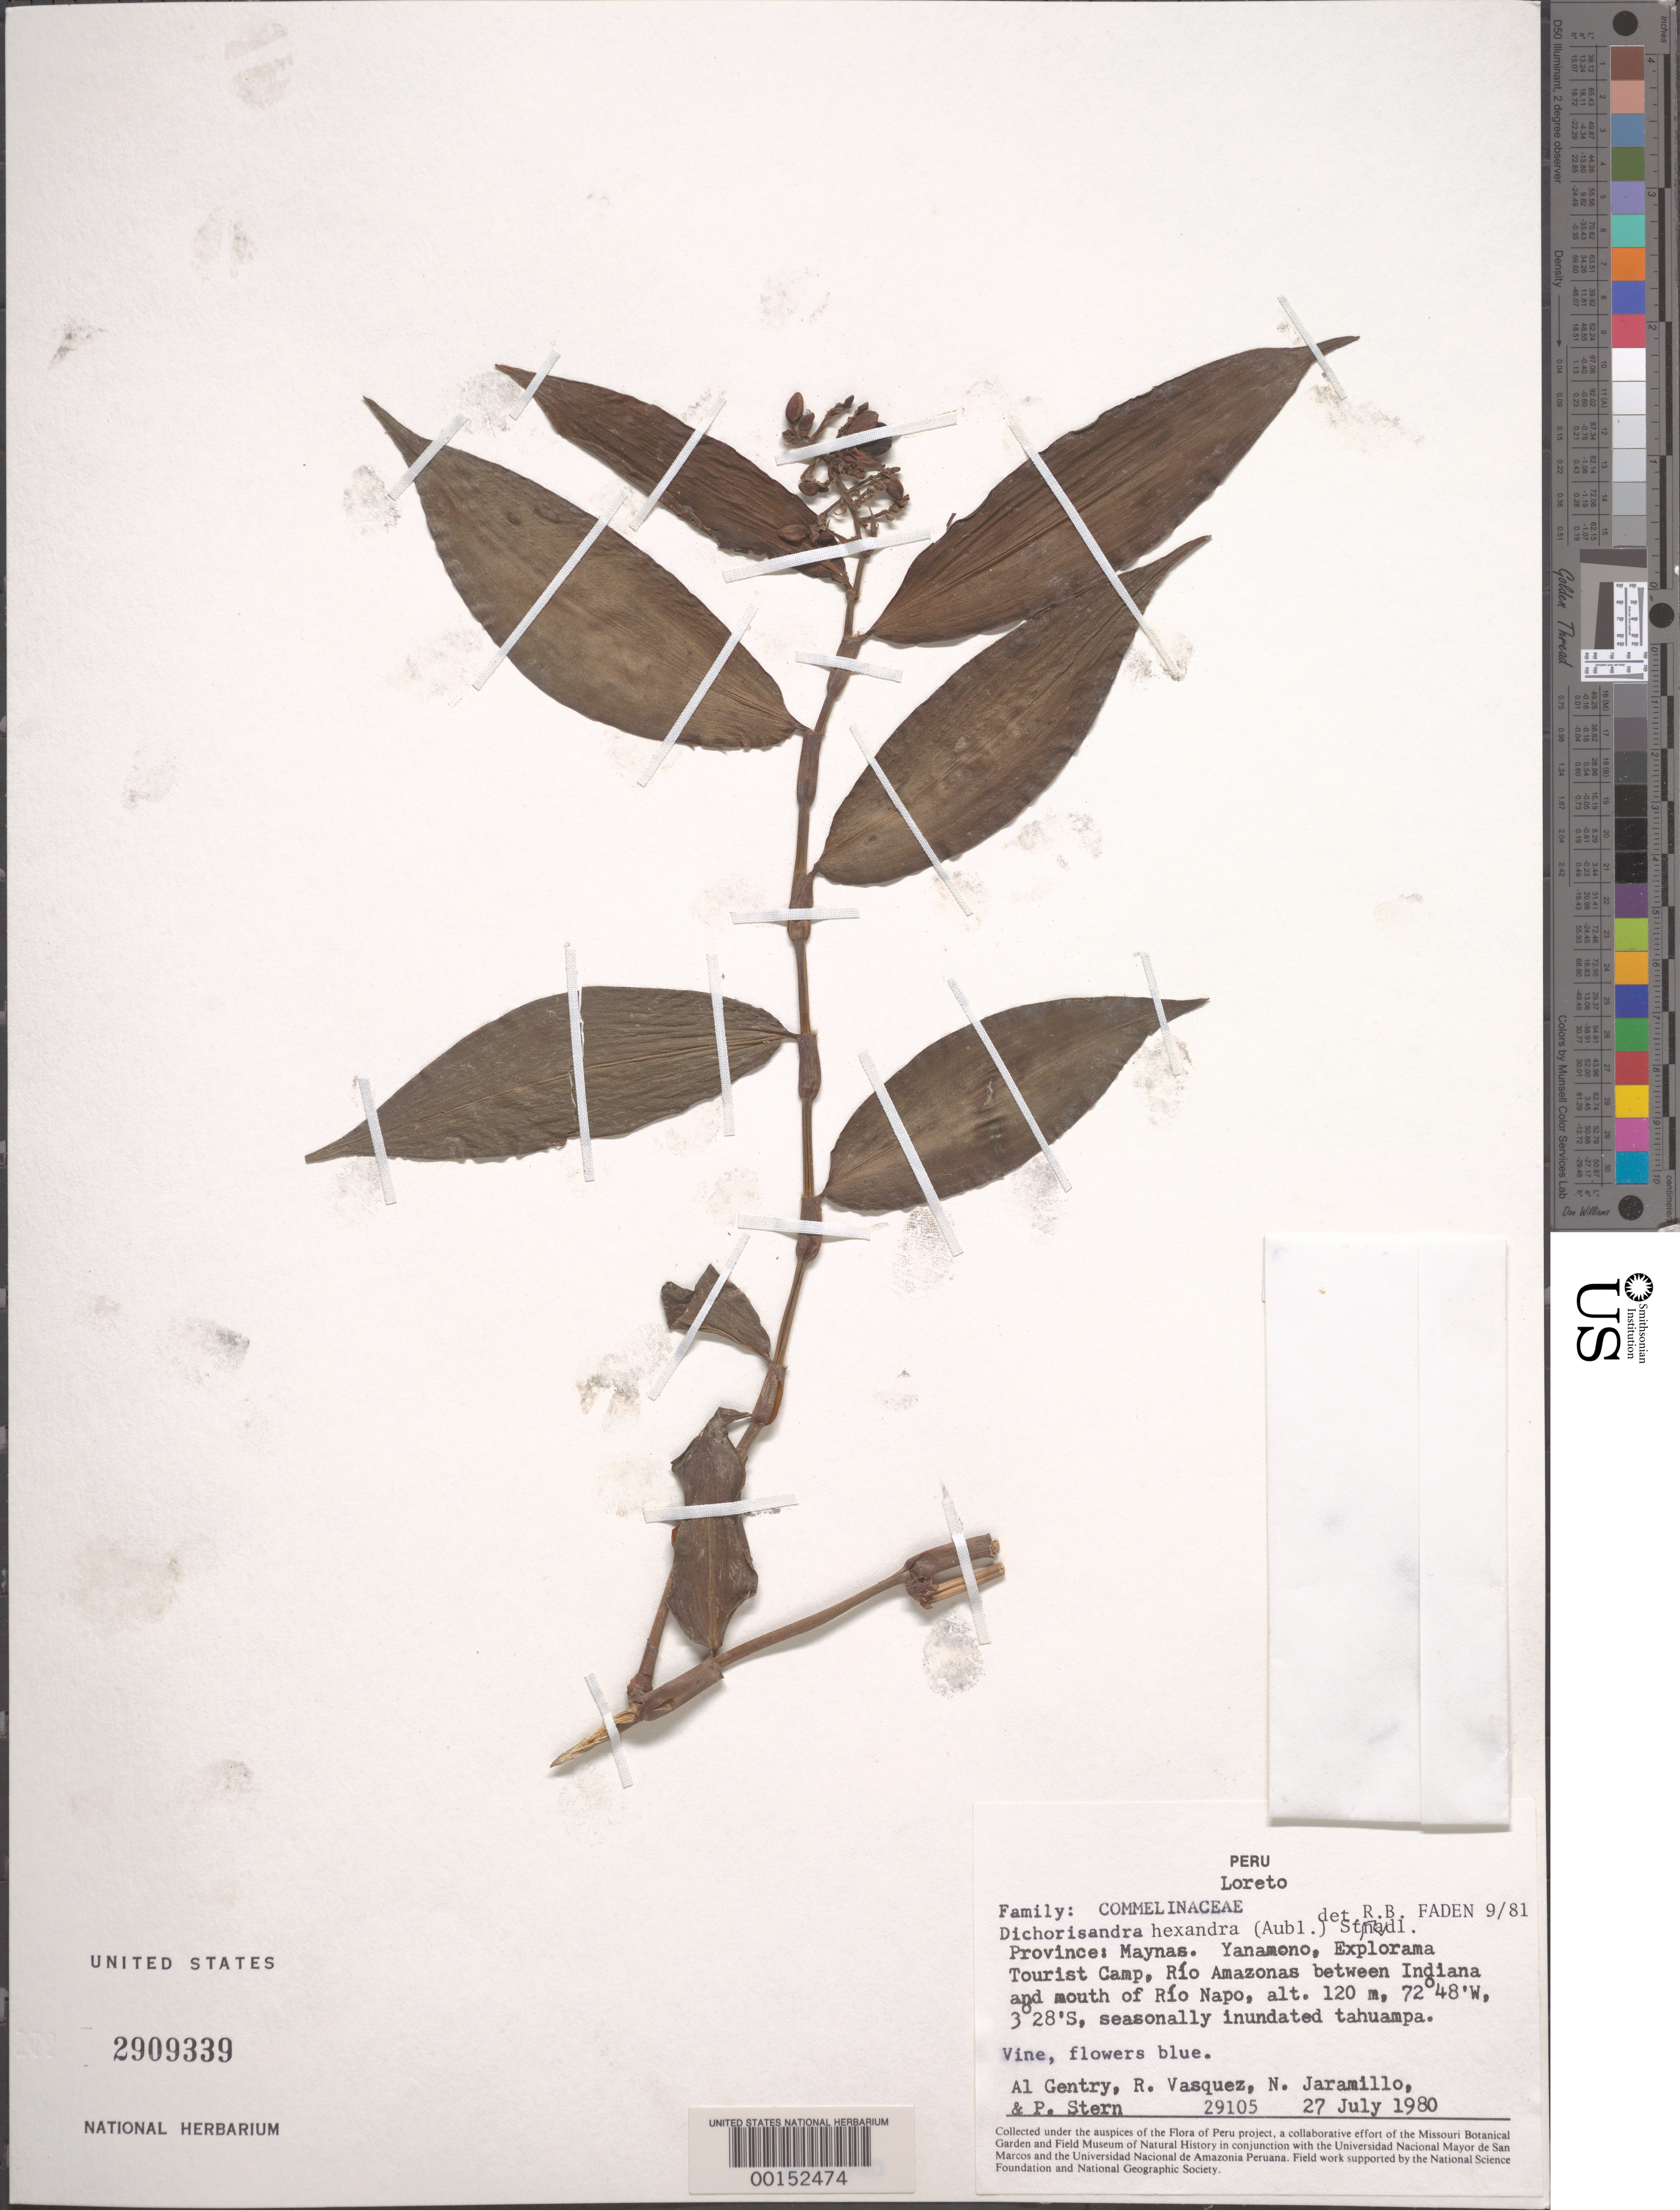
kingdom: Plantae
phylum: Tracheophyta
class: Liliopsida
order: Commelinales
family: Commelinaceae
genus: Dichorisandra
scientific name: Dichorisandra hexandra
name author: (Aubl.) Standl.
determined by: Faden, Robert B., (US), Smithsonian Institution - National Museum of Natural History (UNITED STATES)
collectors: A. H. Gentry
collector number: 29105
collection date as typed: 27 Jul 1980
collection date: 1980-07-27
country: Peru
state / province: Loreto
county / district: Maynas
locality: Yanamono, rio amazonas between indiana and mouth of rio napo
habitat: Seasonally inundated tahuampa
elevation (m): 120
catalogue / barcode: US 2909339